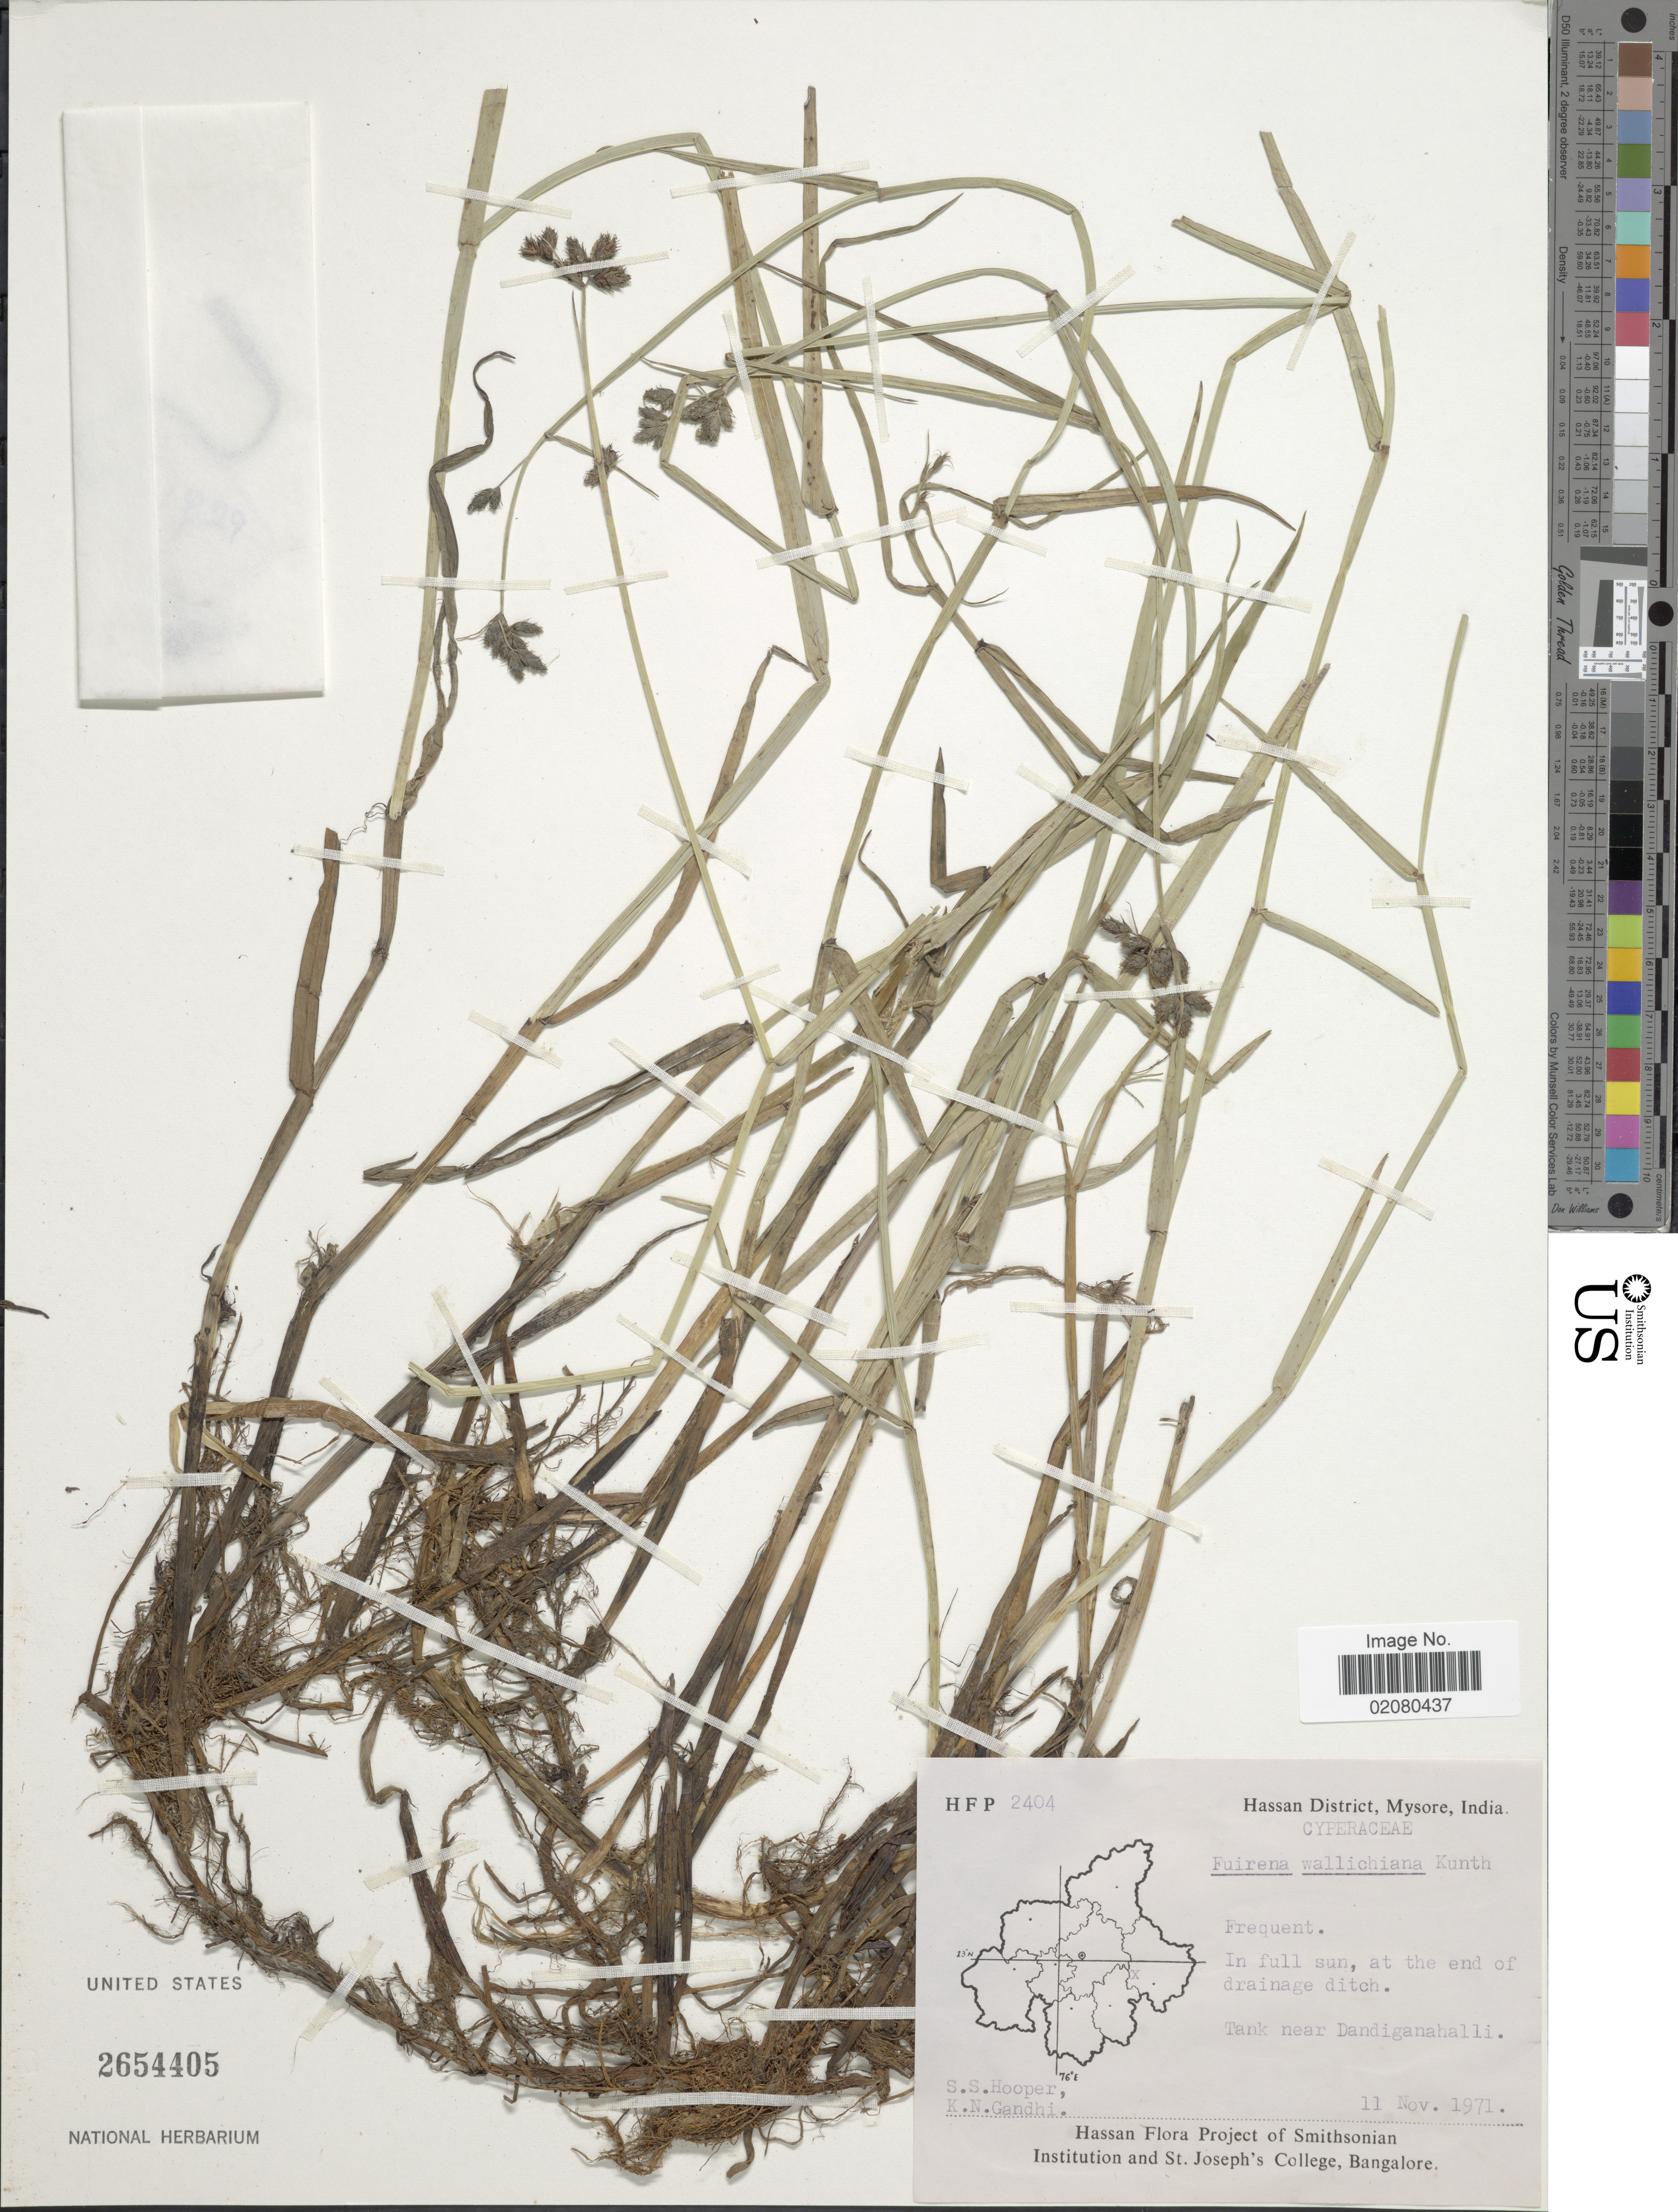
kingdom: Plantae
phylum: Tracheophyta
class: Liliopsida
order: Poales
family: Cyperaceae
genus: Fuirena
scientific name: Fuirena wallichiana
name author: Kunth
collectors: S. S. Hooper & K. N. Gandhi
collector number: HFP 2404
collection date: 1971-11-11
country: India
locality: Hassan District, Mysore, India, at the end of drainage ditch, tank near Dandiganahalli.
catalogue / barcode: US 2654405